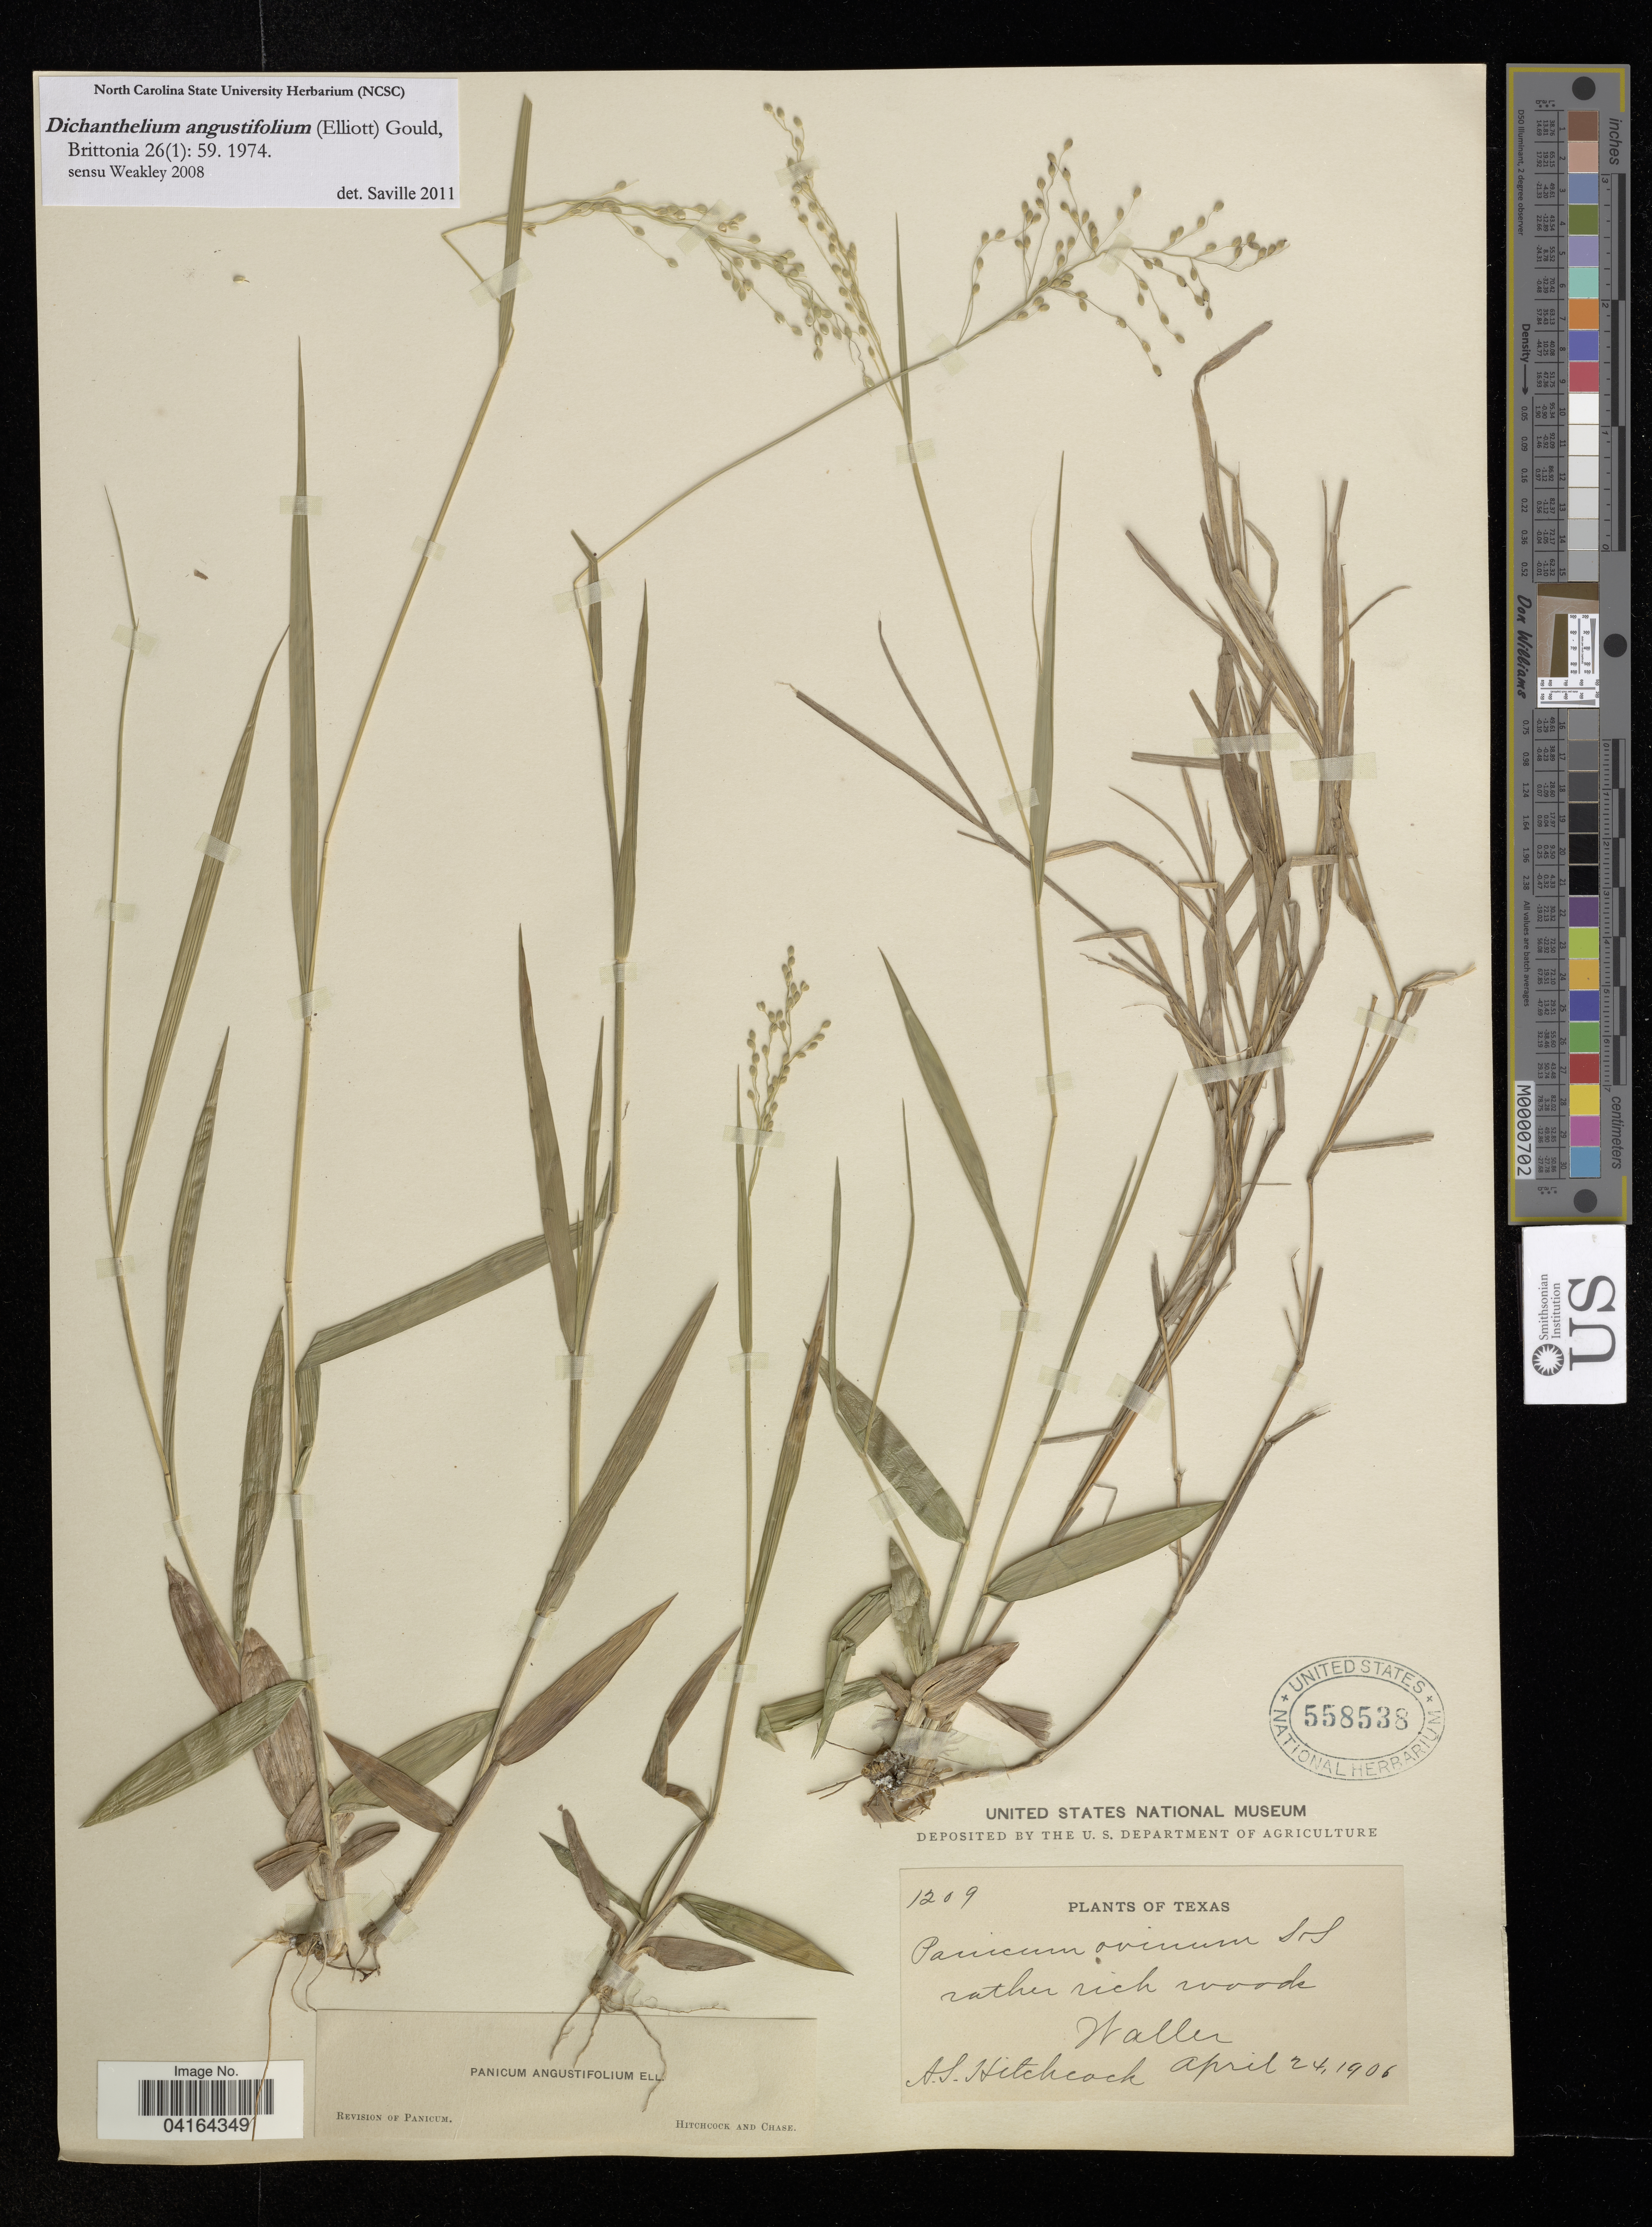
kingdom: Plantae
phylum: Tracheophyta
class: Liliopsida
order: Poales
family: Poaceae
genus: Dichanthelium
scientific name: Dichanthelium angustifolium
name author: (Ellison) Gould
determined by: Saville, A. C., (NCSC), North Carolina State University (UNITED STATES)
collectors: A. Hitchcock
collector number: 1209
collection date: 1906-04-24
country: United States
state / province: Texas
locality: Waller.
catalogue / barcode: US 558538